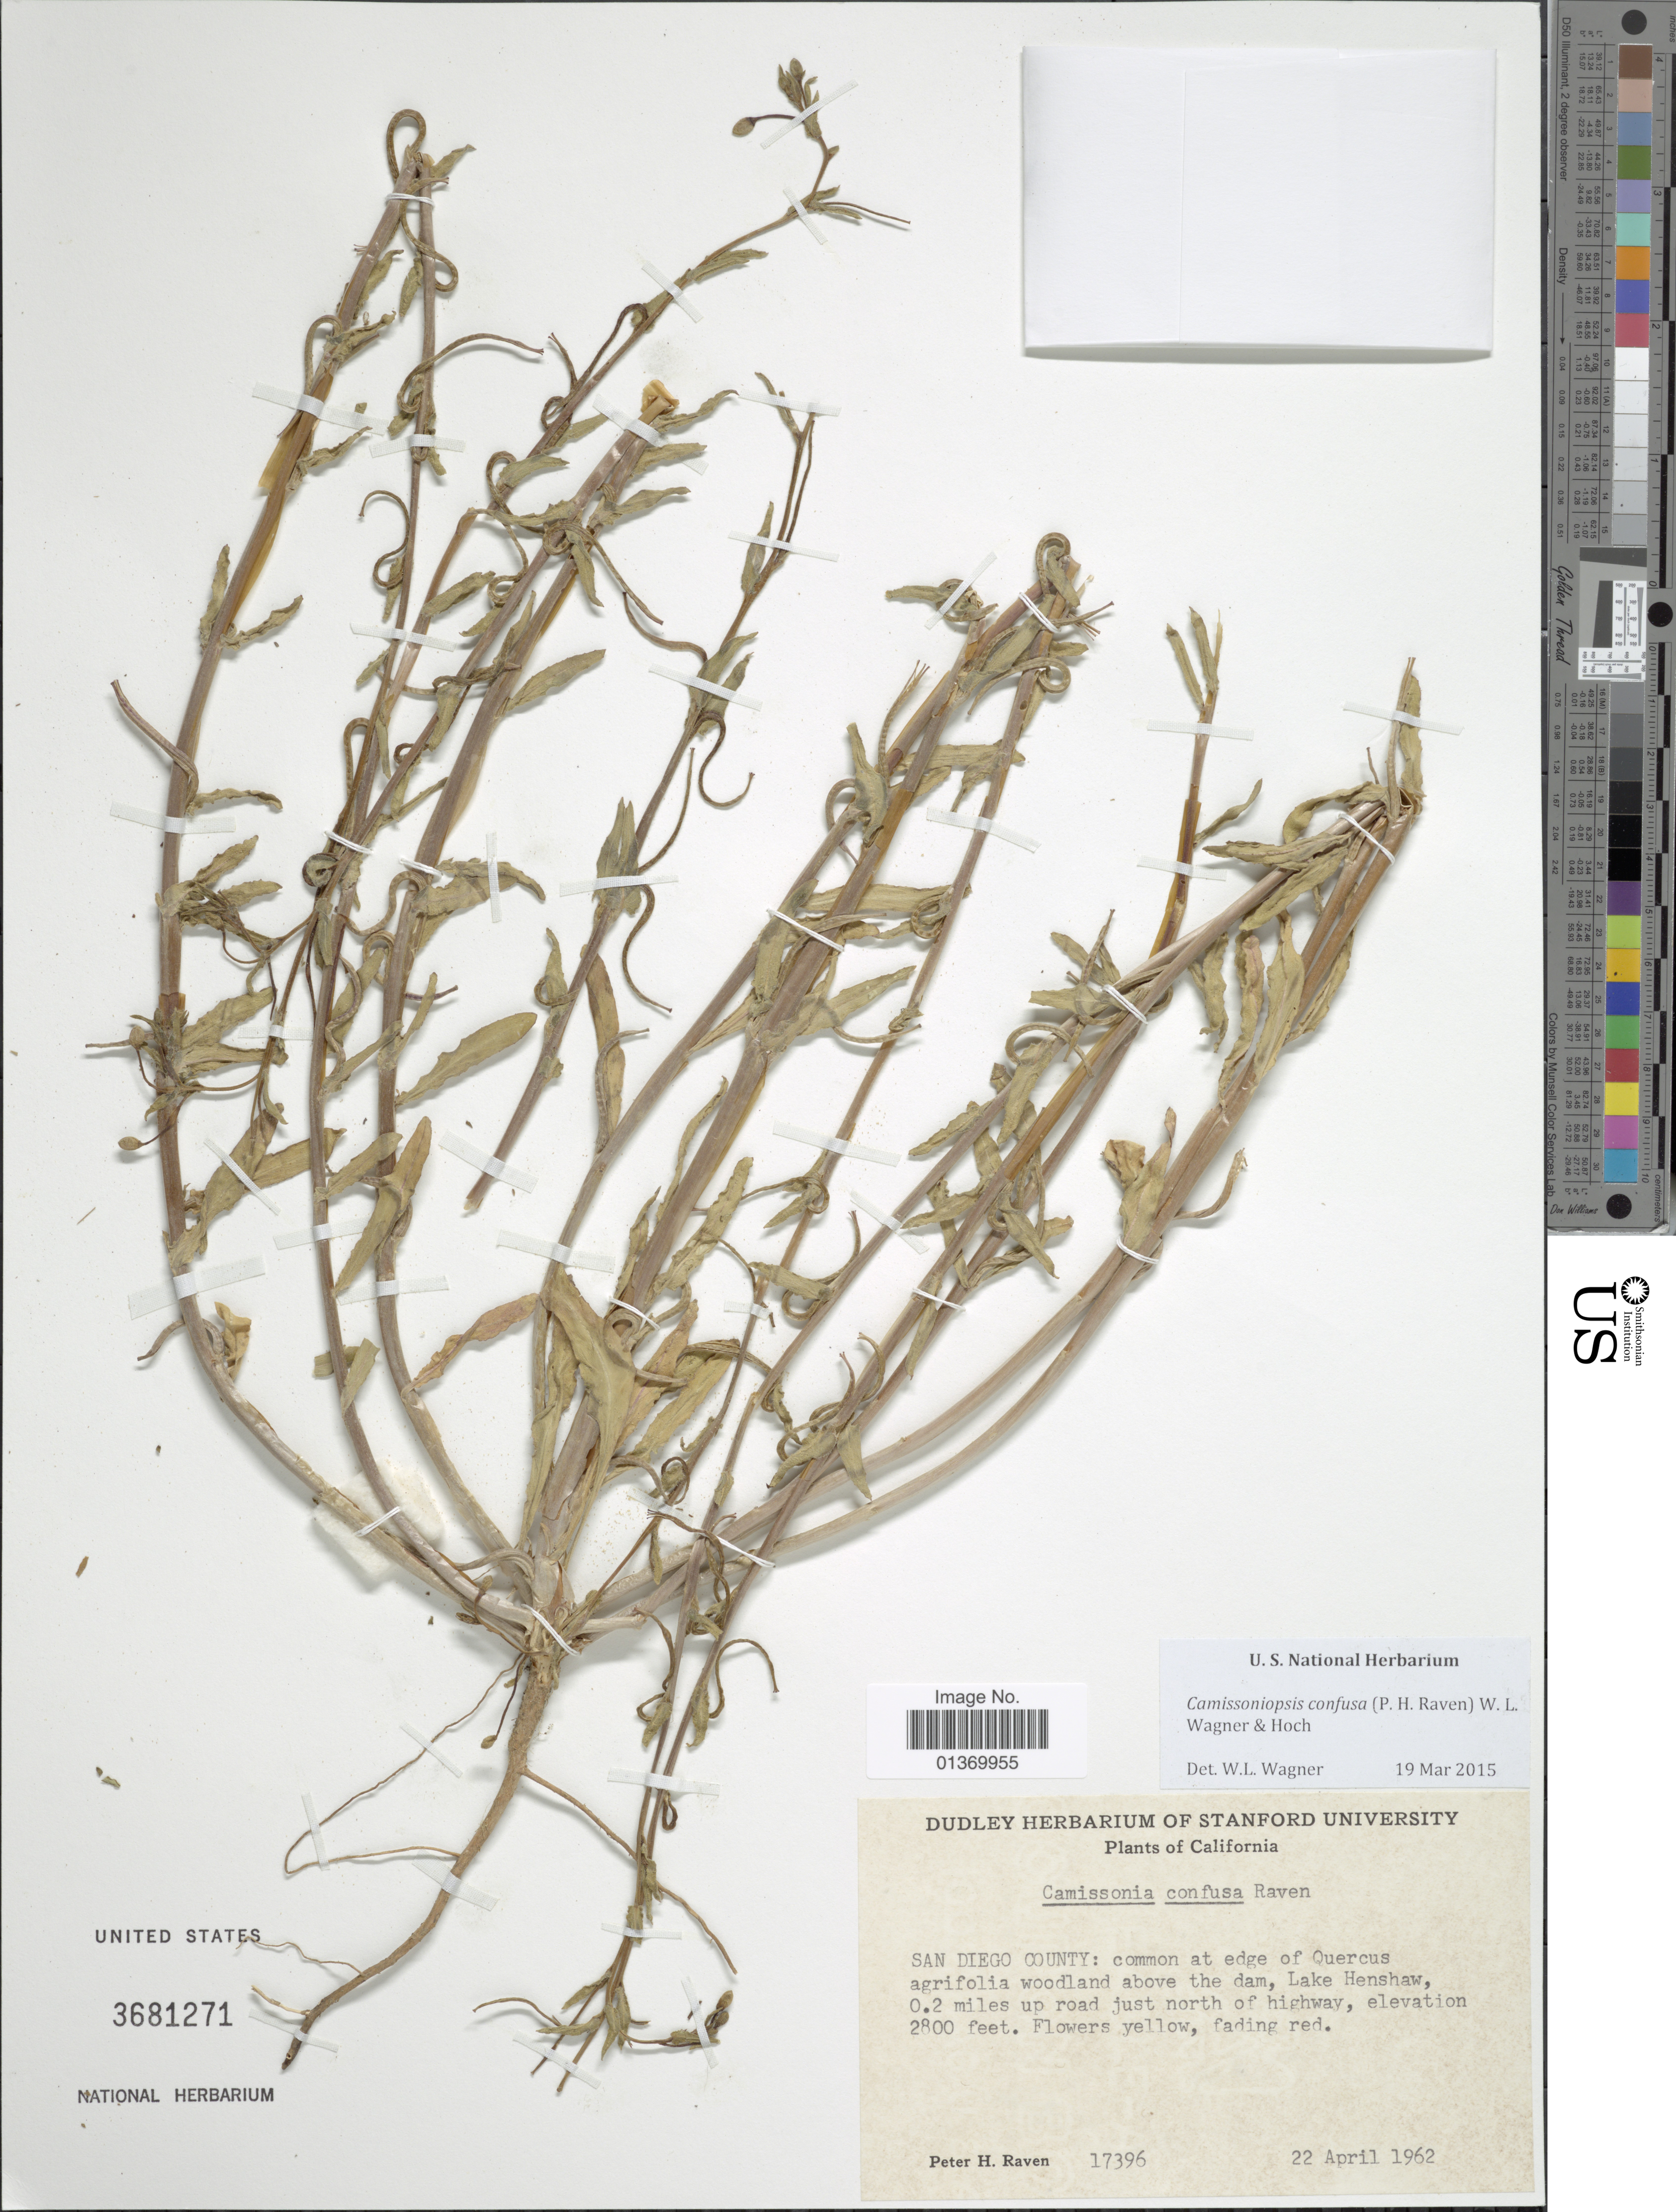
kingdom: Plantae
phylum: Tracheophyta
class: Magnoliopsida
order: Myrtales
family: Onagraceae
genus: Camissoniopsis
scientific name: Camissoniopsis confusa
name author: (P.H. Raven) W.L. Wagner & Hoch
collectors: P. H. Raven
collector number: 17396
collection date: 1962-04-22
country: United States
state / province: California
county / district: San Diego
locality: San Diego County: woodland above the dam, Lake Henshaw, 0.2 miles up road just north of highway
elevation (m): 853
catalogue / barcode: US 3681271